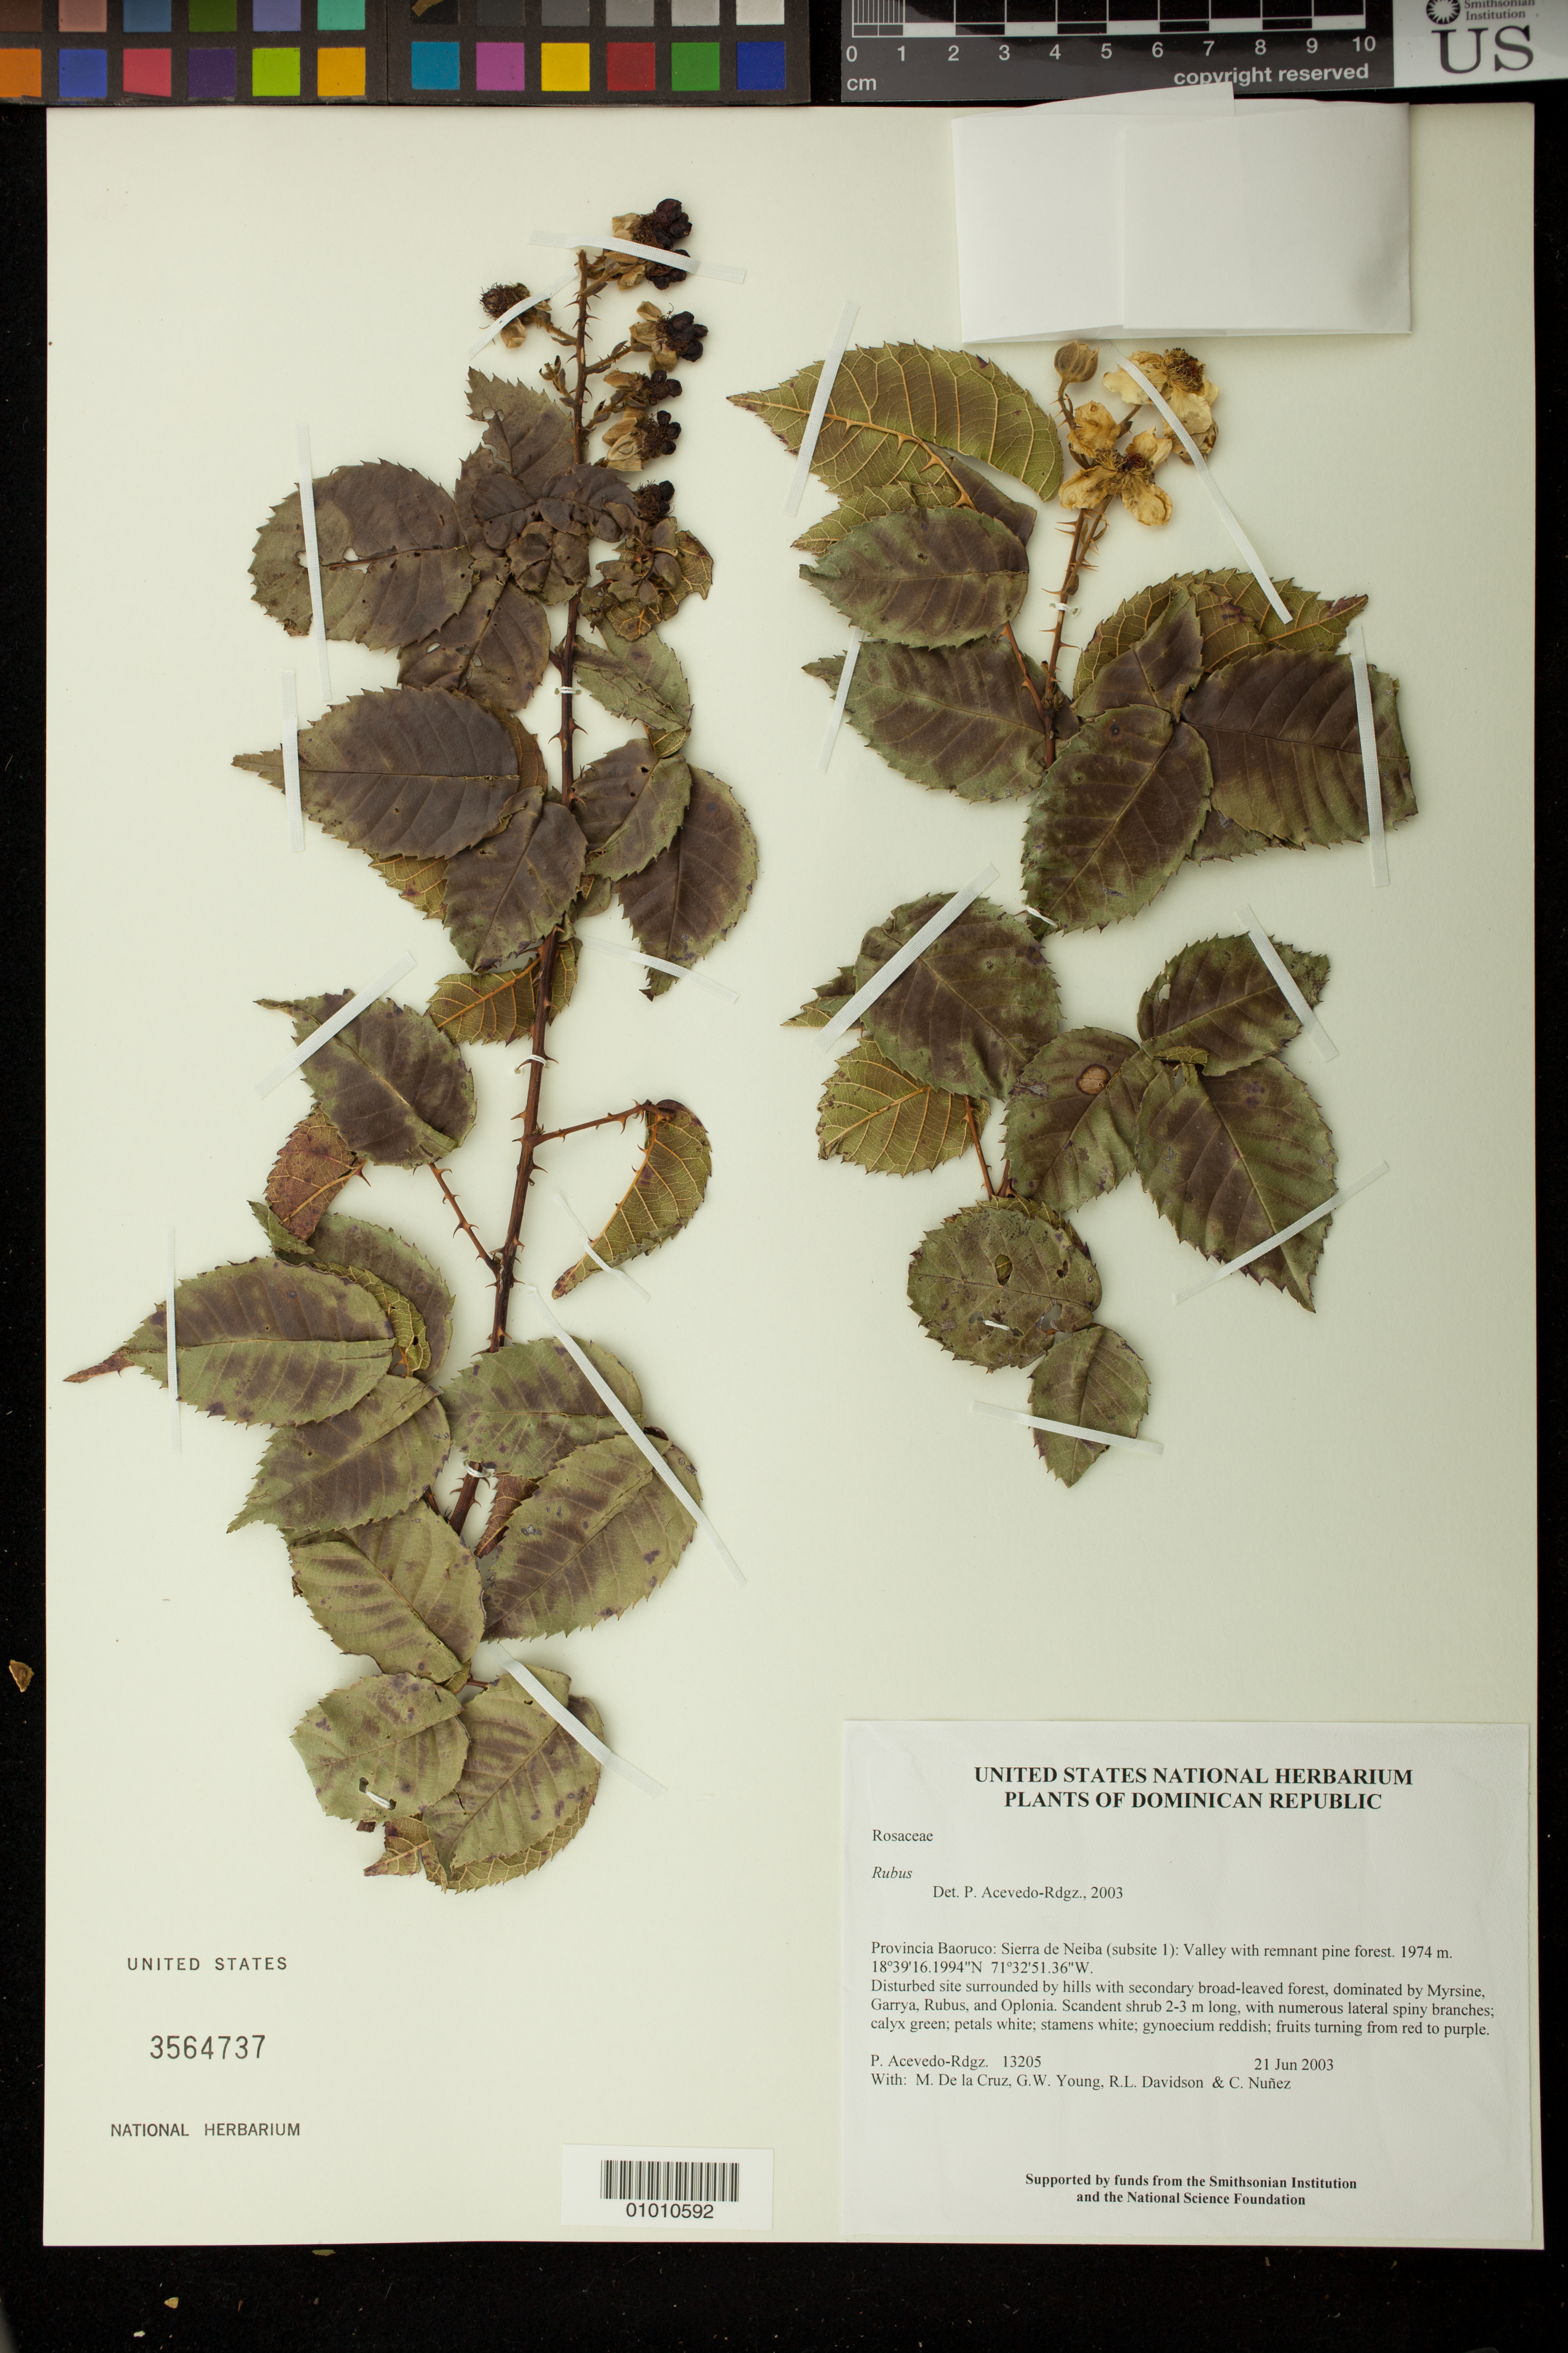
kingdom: Plantae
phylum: Tracheophyta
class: Magnoliopsida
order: Rosales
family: Rosaceae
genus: Rubus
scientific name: Rubus eggersii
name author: Rydb.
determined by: Acevedo-Rodriguez, P., (US), Smithsonian Institution - National Museum of Natural History (UNITED STATES)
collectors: P. Acevedo-Rodr., M. de la Cruz, J. Rawlins, G. Young, R. Davidson & C. Nunez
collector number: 13205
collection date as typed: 21 Jun 2003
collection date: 2003-06-21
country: Dominican Republic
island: Hispaniola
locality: Provincia Baoruco: Sierra de Neiba (subsite 1): Valley with remnant pine forest.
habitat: Disturbed site surrounded by hills with secondary broad-leaved forest, dominated by Myrsine, Garrya, Rubus, and Oplonia.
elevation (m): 1974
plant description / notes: US, MO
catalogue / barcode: US 3564737